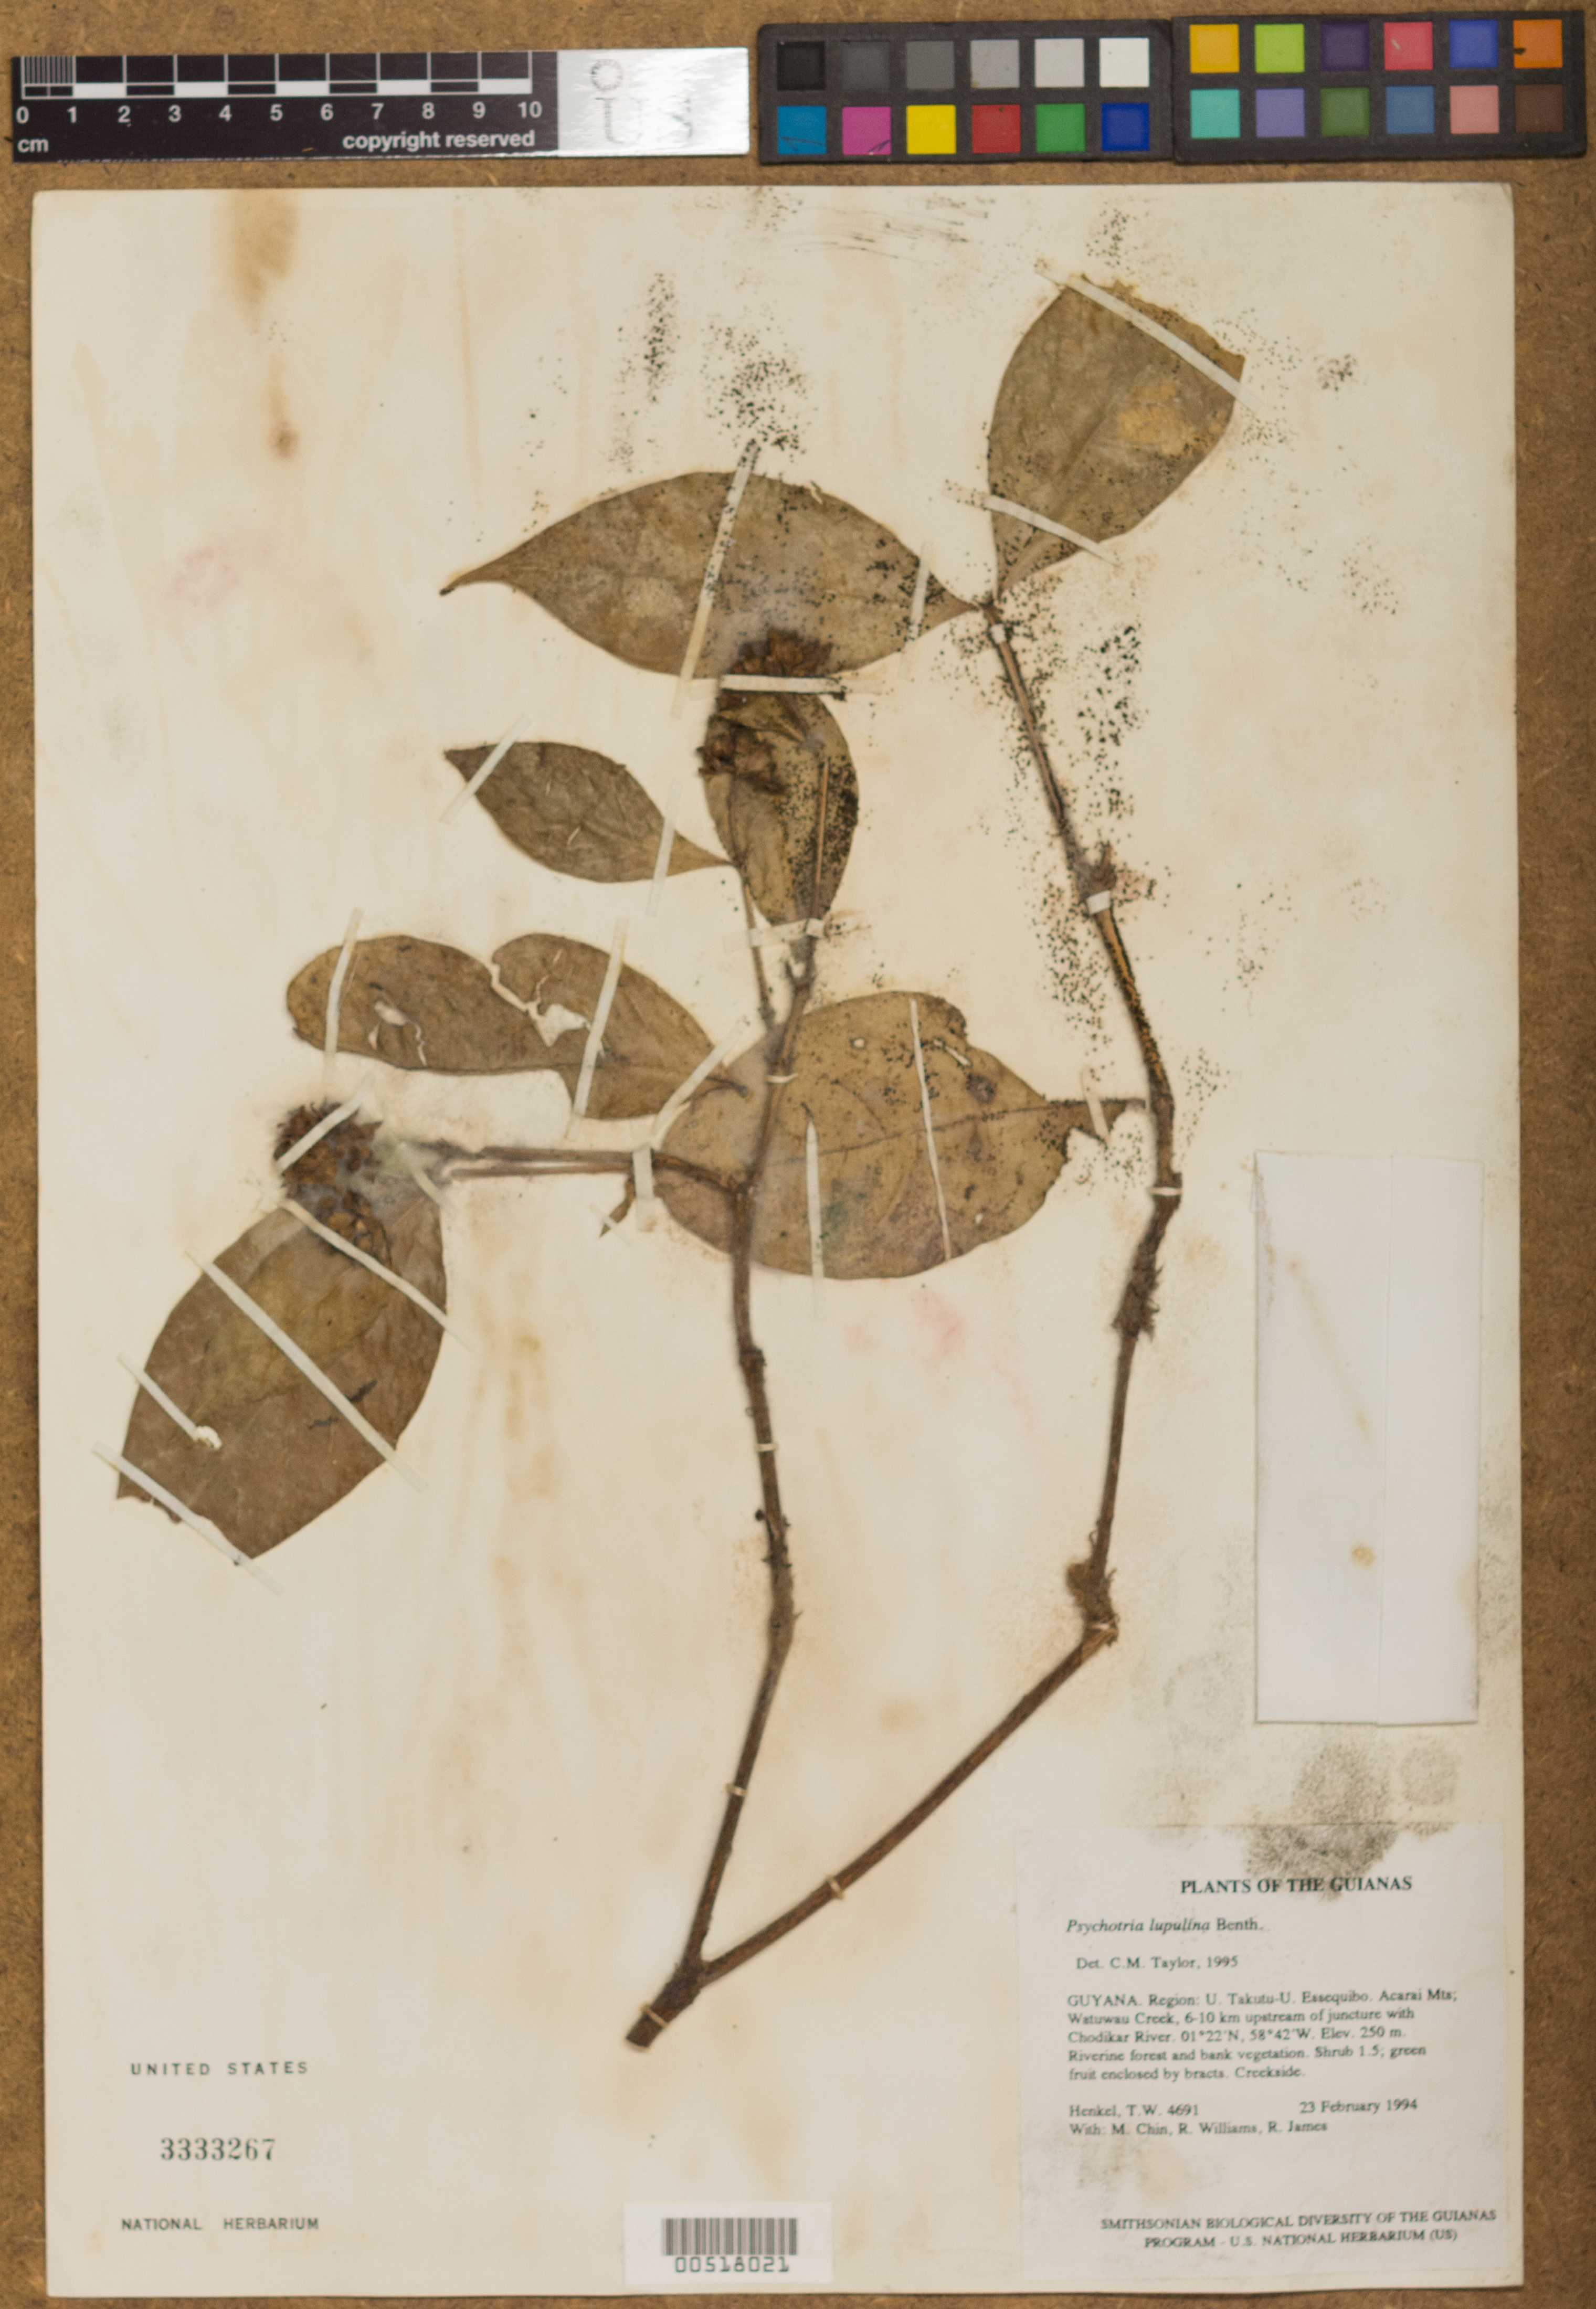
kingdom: Plantae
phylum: Tracheophyta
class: Magnoliopsida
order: Gentianales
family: Rubiaceae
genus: Psychotria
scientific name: Psychotria lupulina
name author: Benth.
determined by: Taylor, Charlotte M.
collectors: T. Henkel, M. Chin, R. Williams & R. James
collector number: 4691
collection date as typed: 23 February 1994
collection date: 1994-02-23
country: Guyana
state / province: U. Takutu-U. Essequibo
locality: Acarai Mts; Watuwau Creek, 6-10 km upstream of juncture with Chodikar River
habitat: Riverine forest and bank vegetation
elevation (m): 250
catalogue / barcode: US 3333267